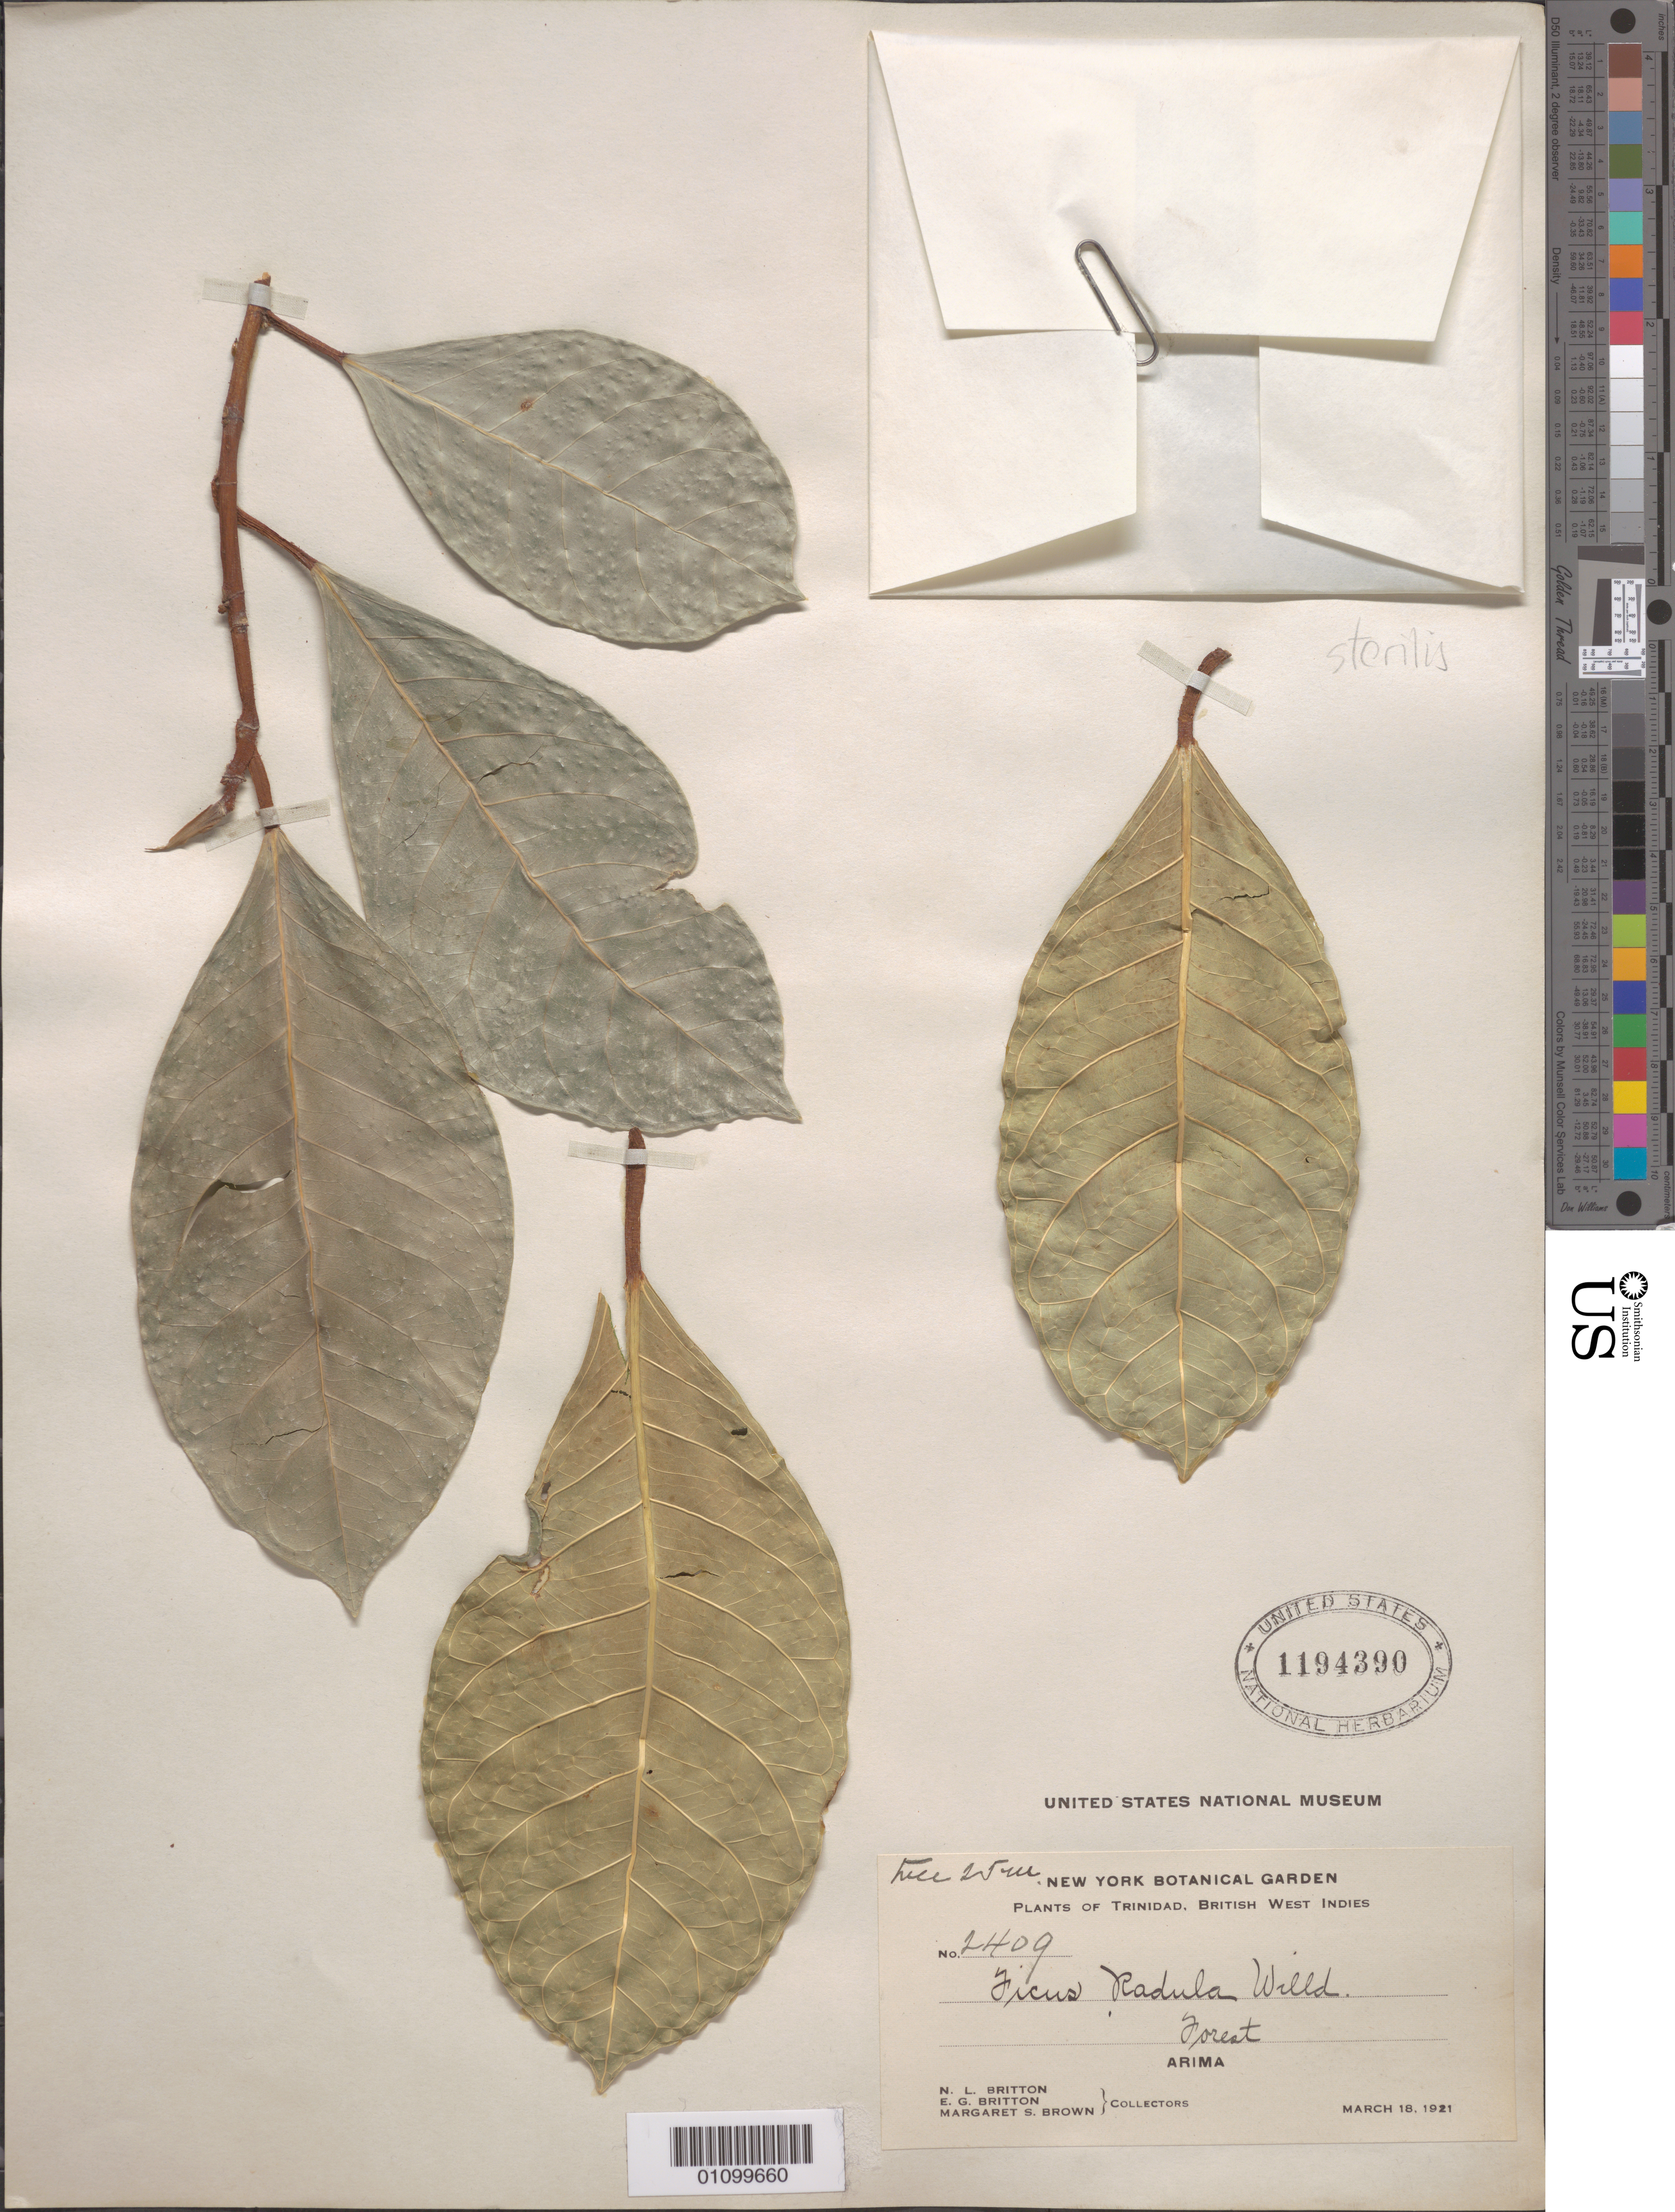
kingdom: Plantae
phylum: Tracheophyta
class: Magnoliopsida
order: Rosales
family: Moraceae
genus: Ficus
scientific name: Ficus radula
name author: Humb. & Bonpl. ex Willd.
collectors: E. G. Britton, N. Britton & M. S. Brown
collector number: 2409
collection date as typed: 18 Mar 1921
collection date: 1921-03-18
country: Trinidad and Tobago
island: Trinidad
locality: Forest; Arima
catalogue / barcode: US 1194390